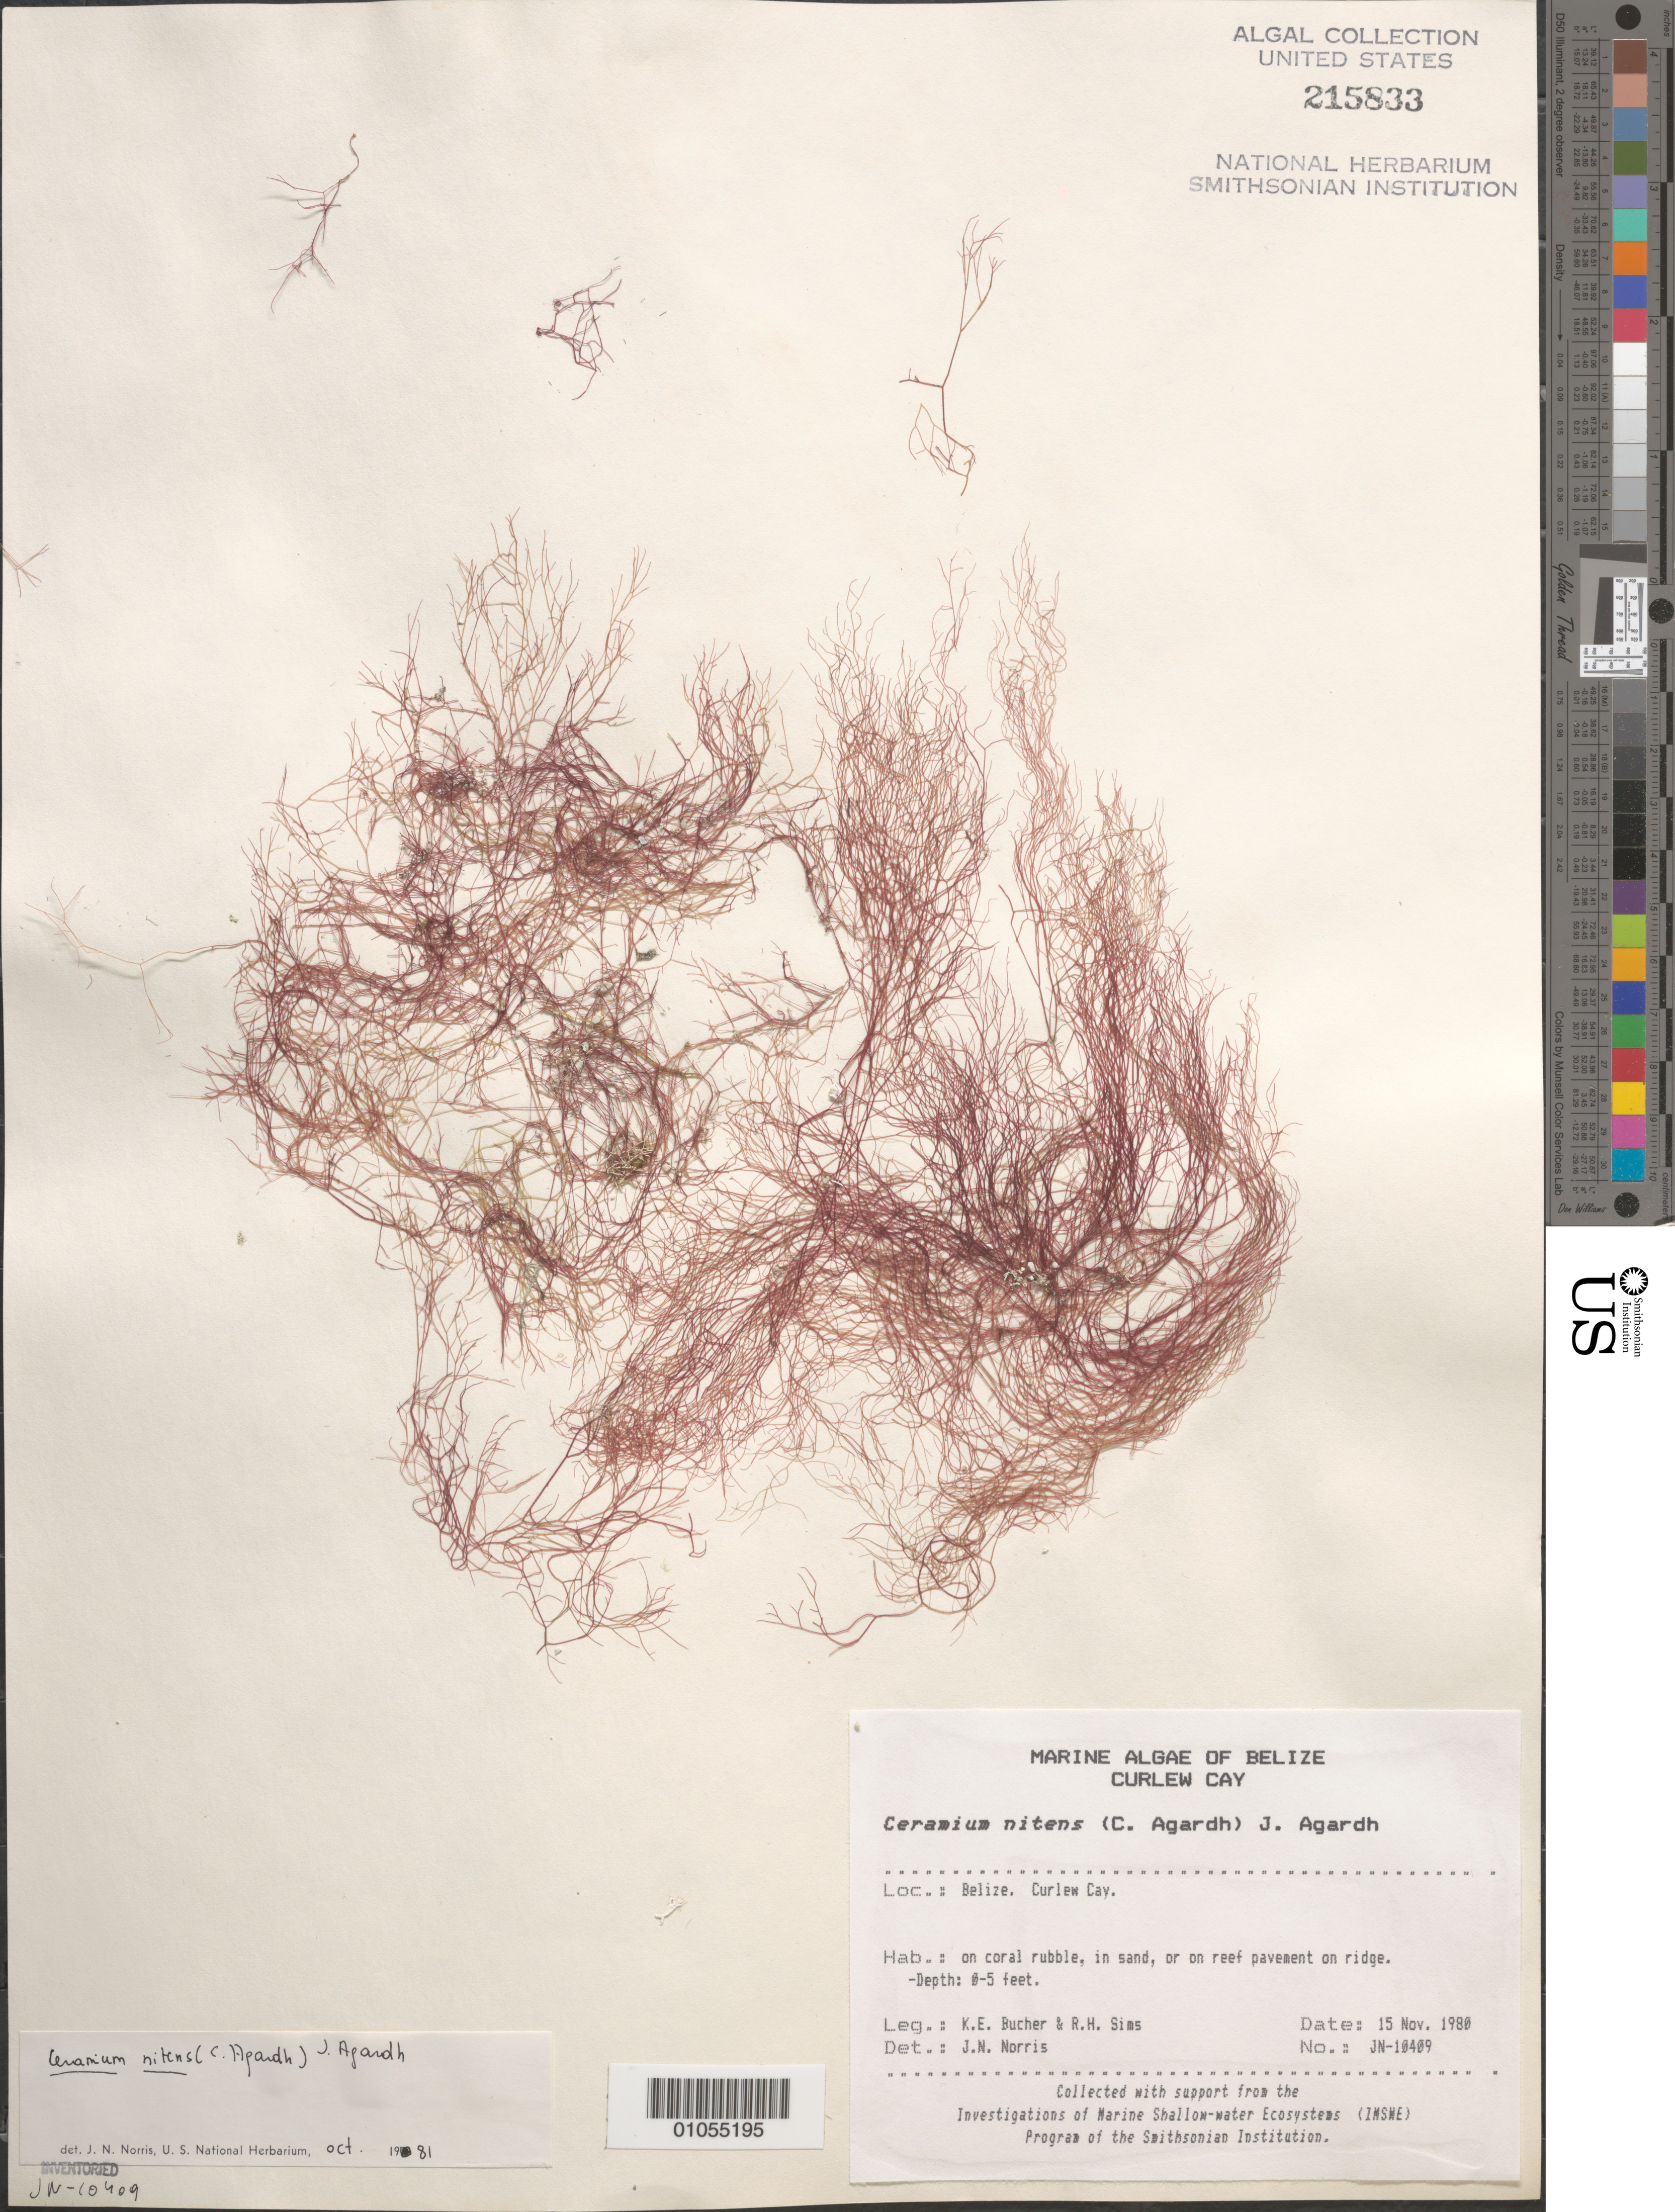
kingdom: Plantae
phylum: Rhodophyta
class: Florideophyceae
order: Ceramiales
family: Ceramiaceae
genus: Ceramium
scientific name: Ceramium nitens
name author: (C. Agardh) J. Agardh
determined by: Norris, James N.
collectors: K. E. Bucher & R. H. Sims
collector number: JN-10409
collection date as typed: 15 Nov 1980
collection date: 1980-11-15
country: Belize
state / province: Stann Creek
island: Curlew Cay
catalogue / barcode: US 215833